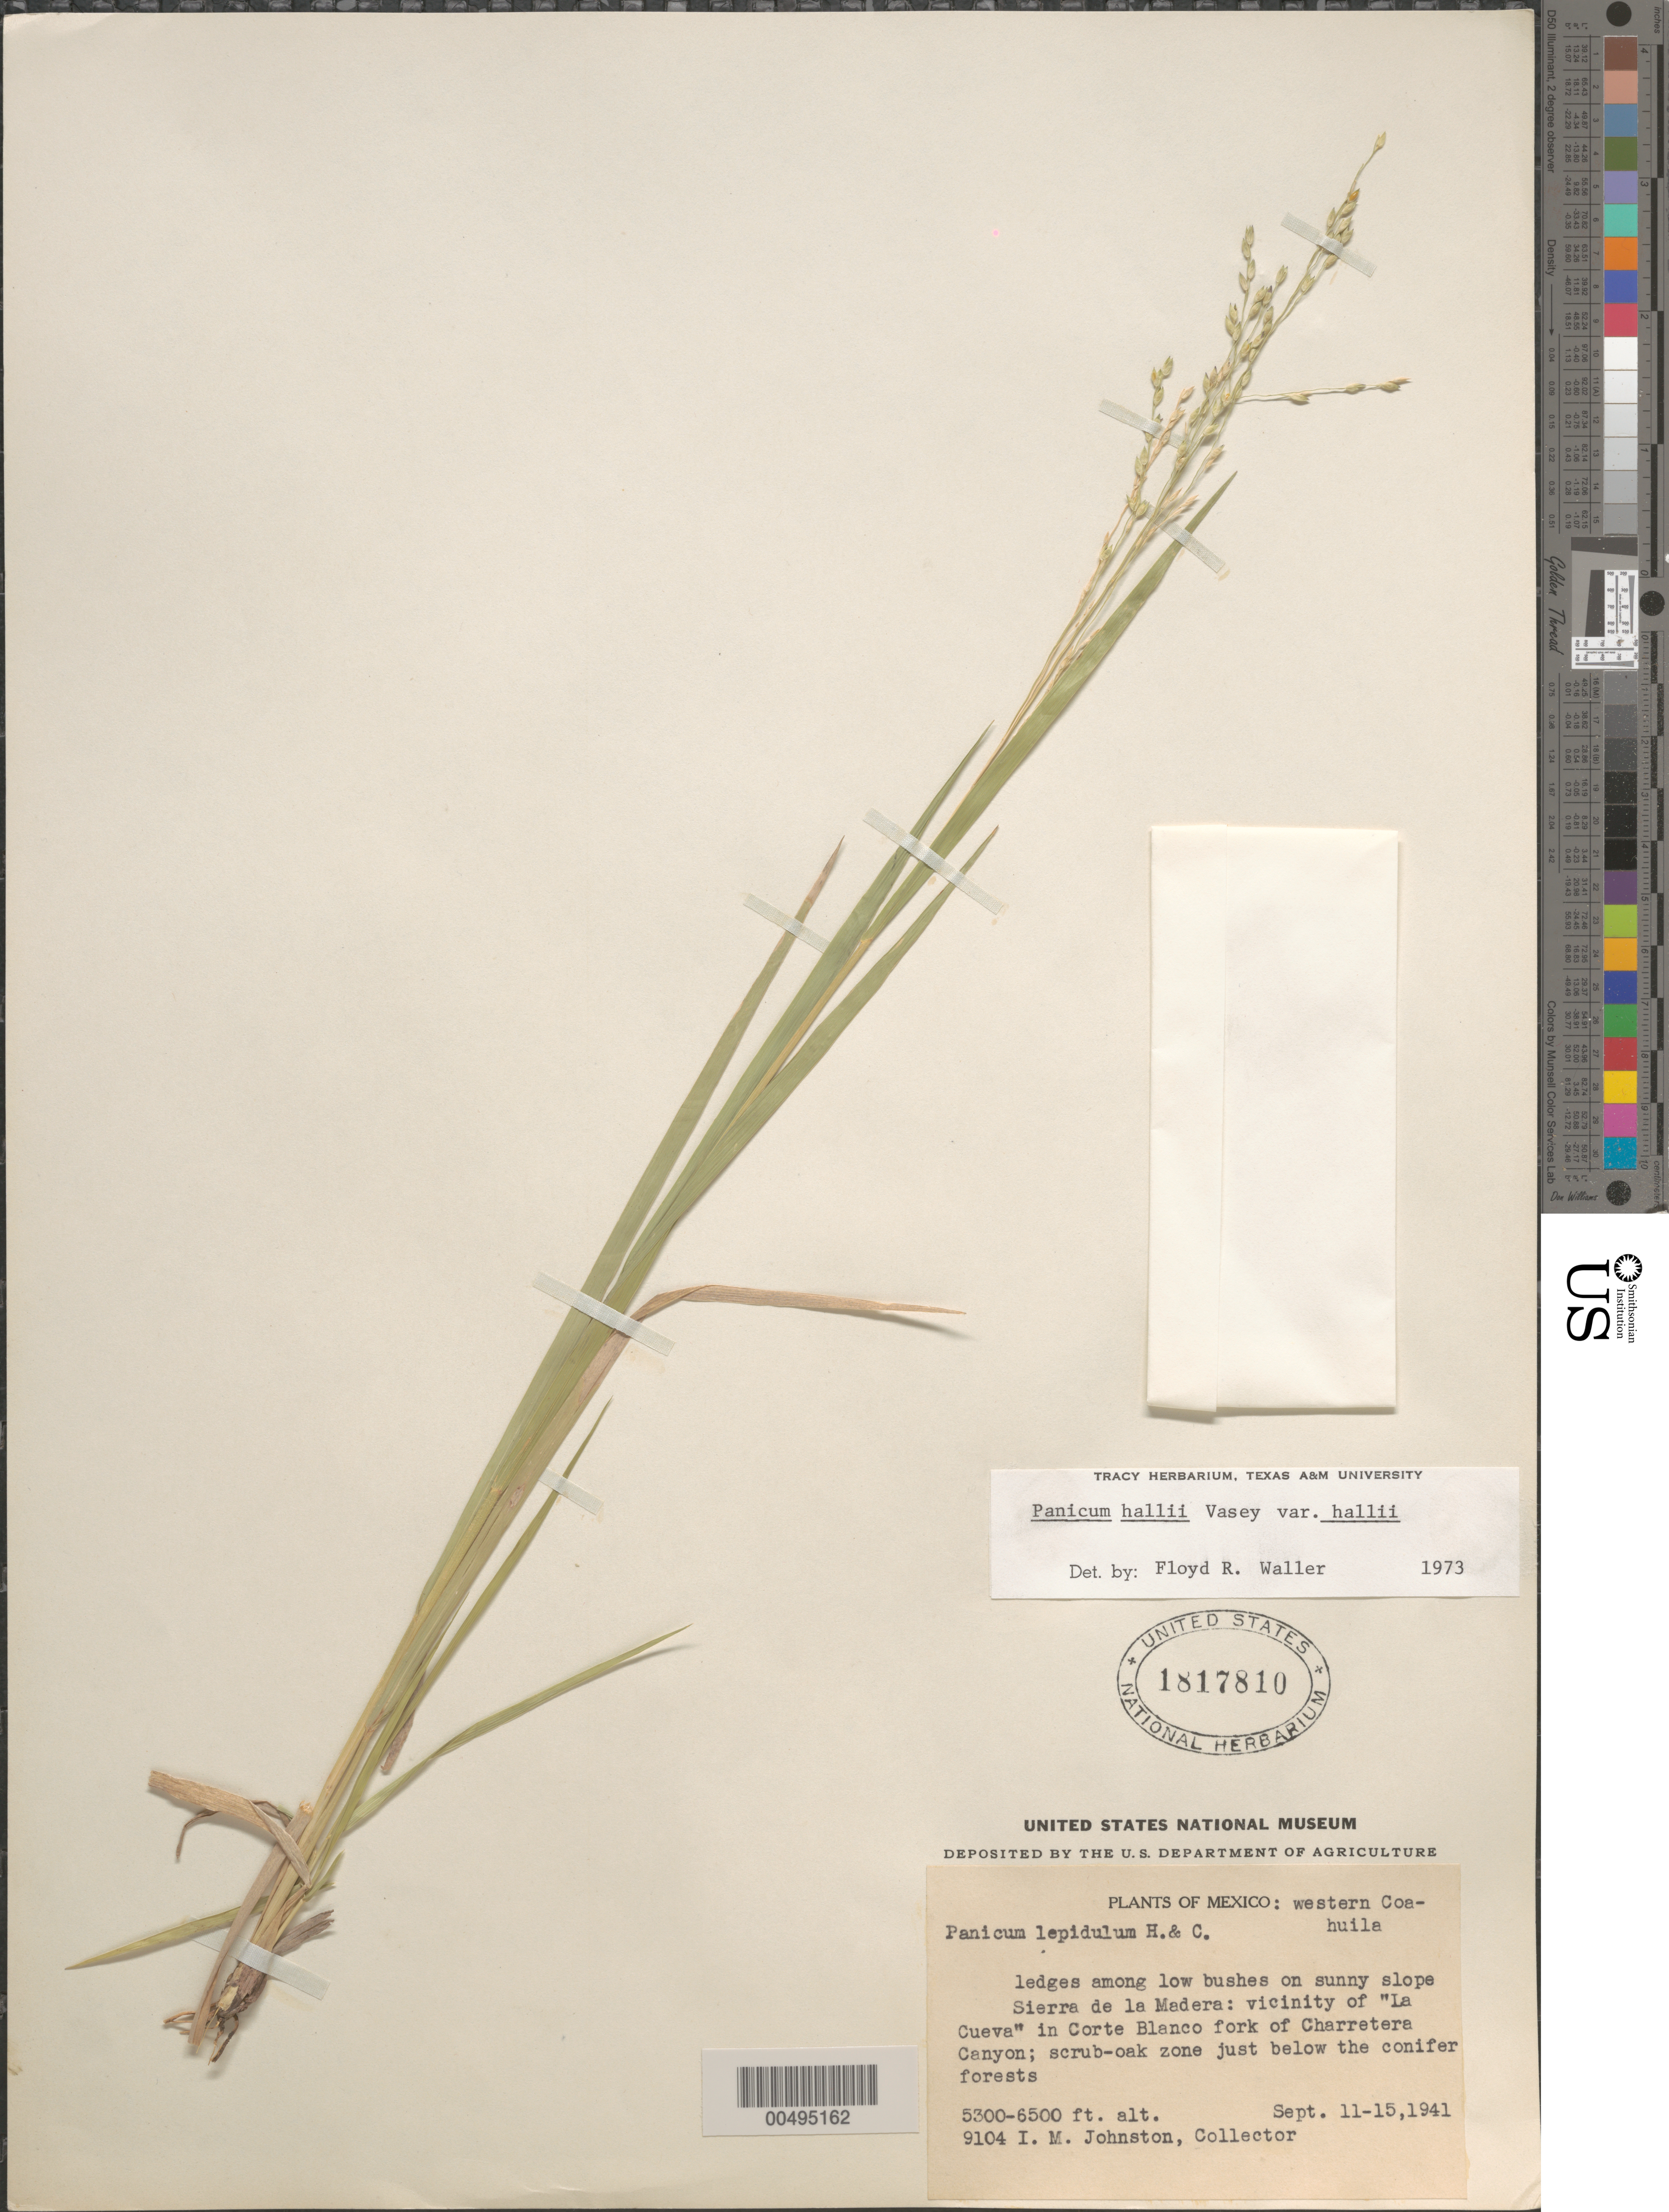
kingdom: Plantae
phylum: Tracheophyta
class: Liliopsida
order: Poales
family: Poaceae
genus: Panicum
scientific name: Panicum hallii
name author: Vasey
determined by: Waller, F. R.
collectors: I.M. Johnston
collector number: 9104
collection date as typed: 11 Sep 1941 to 15 Sep 1941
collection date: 1941-09-11/1941-09-15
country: Mexico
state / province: Durango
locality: Sierra de la Madera, vicinity of La Cueva in Corte Blanco fork of Charretera Canyon.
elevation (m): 1615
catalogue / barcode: US 1817810